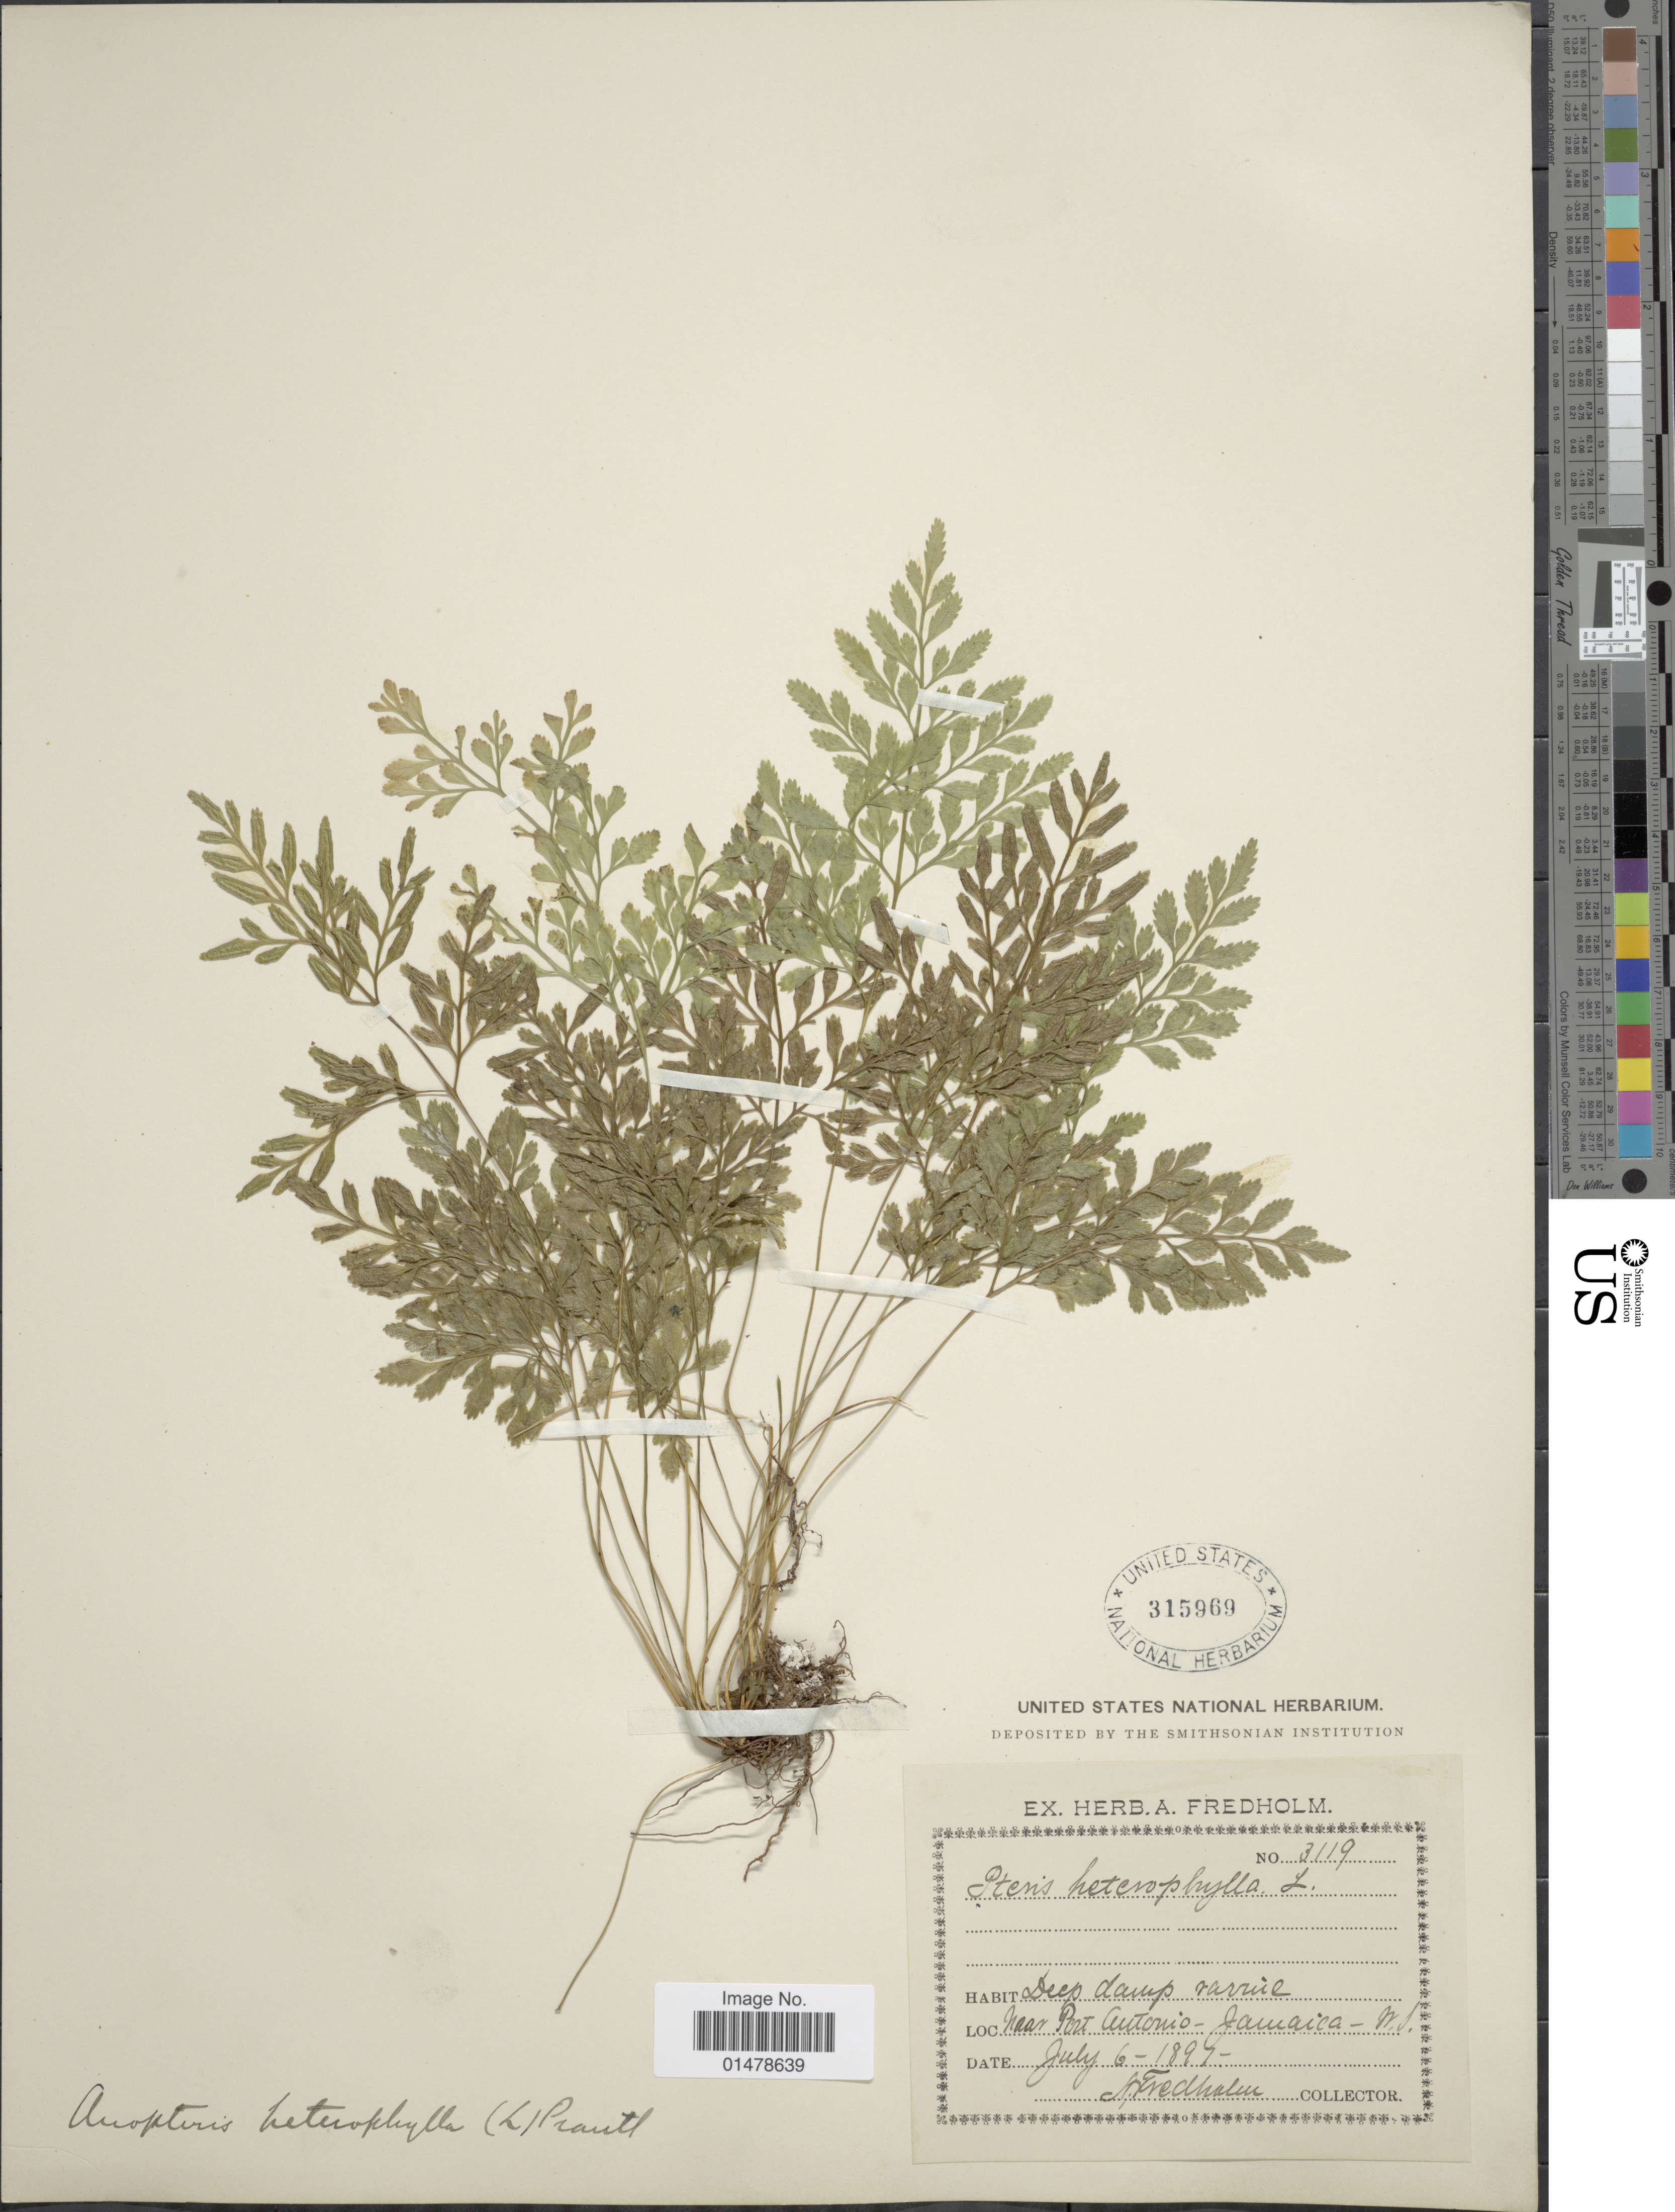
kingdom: Plantae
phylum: Tracheophyta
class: Polypodiopsida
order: Polypodiales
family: Pteridaceae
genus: Pteris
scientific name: Pteris hexagona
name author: (L.) Proctor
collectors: A. Fredholm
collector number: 3119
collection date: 1897-07-06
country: Jamaica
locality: Near Port Antonio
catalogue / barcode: US 315969